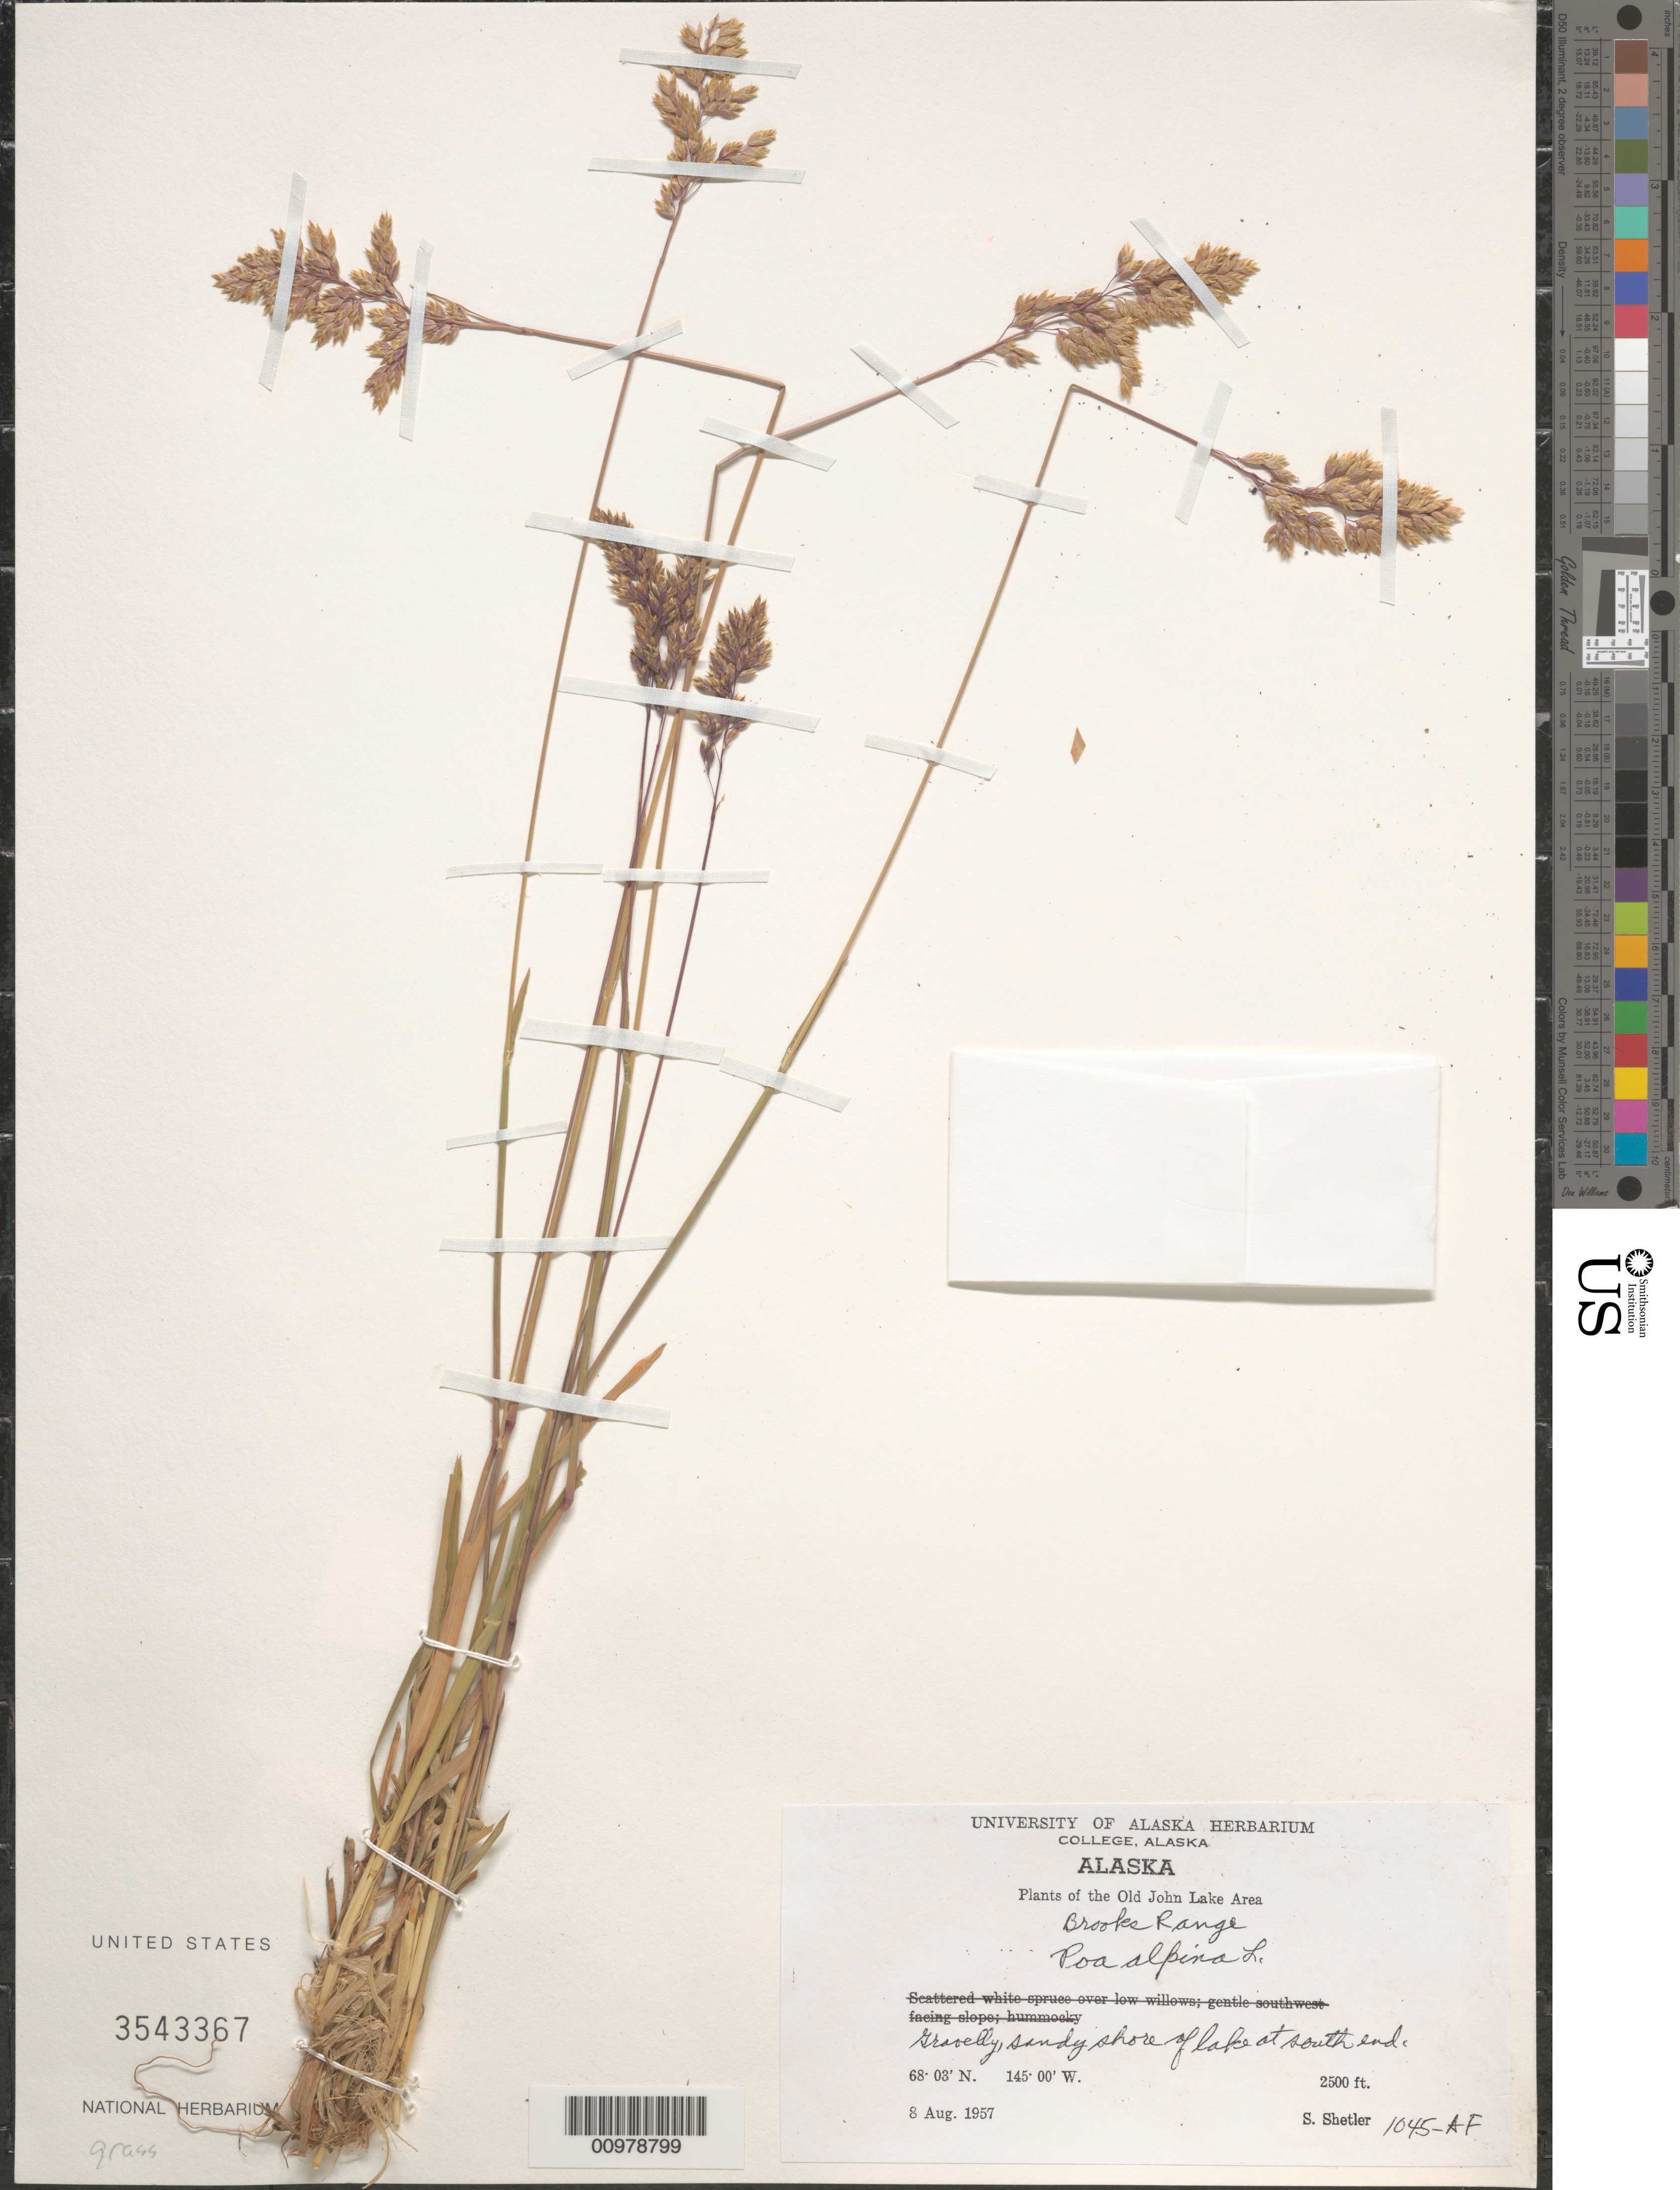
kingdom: Plantae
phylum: Tracheophyta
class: Liliopsida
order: Poales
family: Poaceae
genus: Poa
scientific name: Poa alpina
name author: L.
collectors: S. Shetler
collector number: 1045-AF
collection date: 1957-08-08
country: United States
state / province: Alaska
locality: Old John Lake Area. Brooke Range. Gravelly, sandy shore of lake at south end.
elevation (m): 762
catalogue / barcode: US 3543367